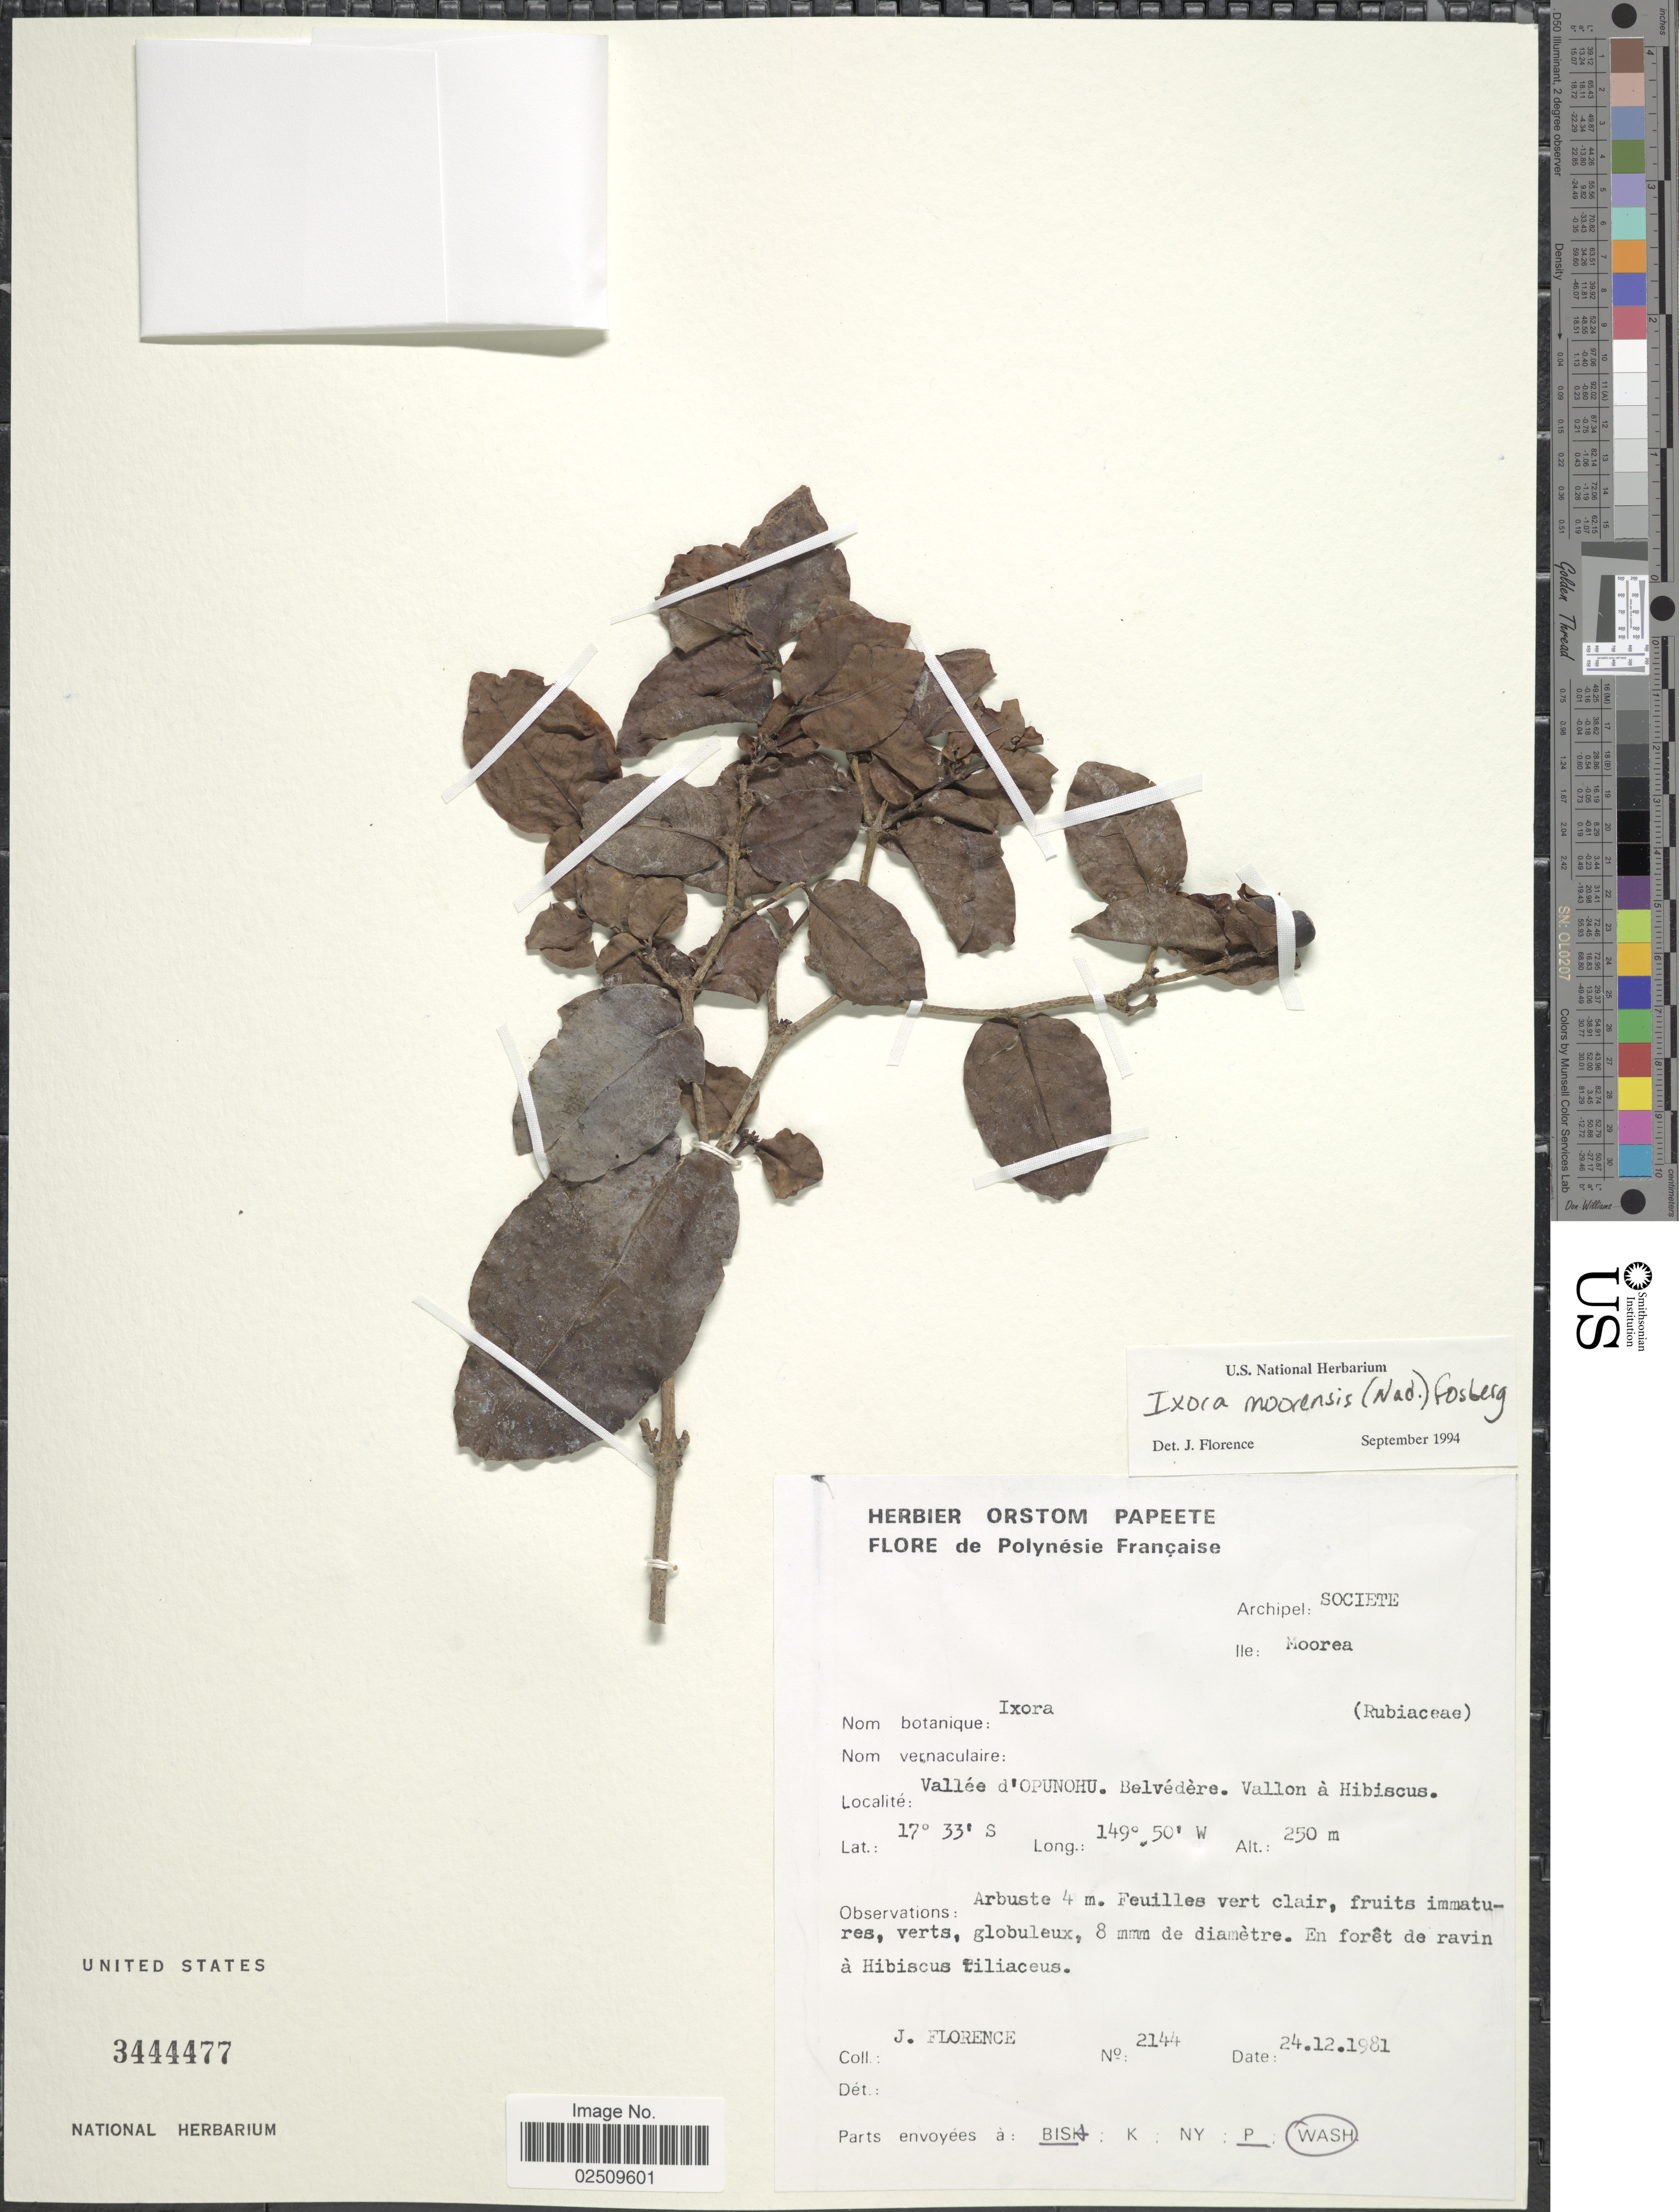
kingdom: Plantae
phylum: Tracheophyta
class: Magnoliopsida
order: Gentianales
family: Rubiaceae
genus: Ixora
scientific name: Ixora mooreensis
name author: (Nadeaud) Fosberg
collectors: J. Florence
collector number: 2144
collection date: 1981-12-24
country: French Polynesia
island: Moorea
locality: Archipel: Societe, Ile: Moorea, Vallée d'Opunohu. Belvédère. Vallon à Hibiscus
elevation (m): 250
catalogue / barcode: US 3444477